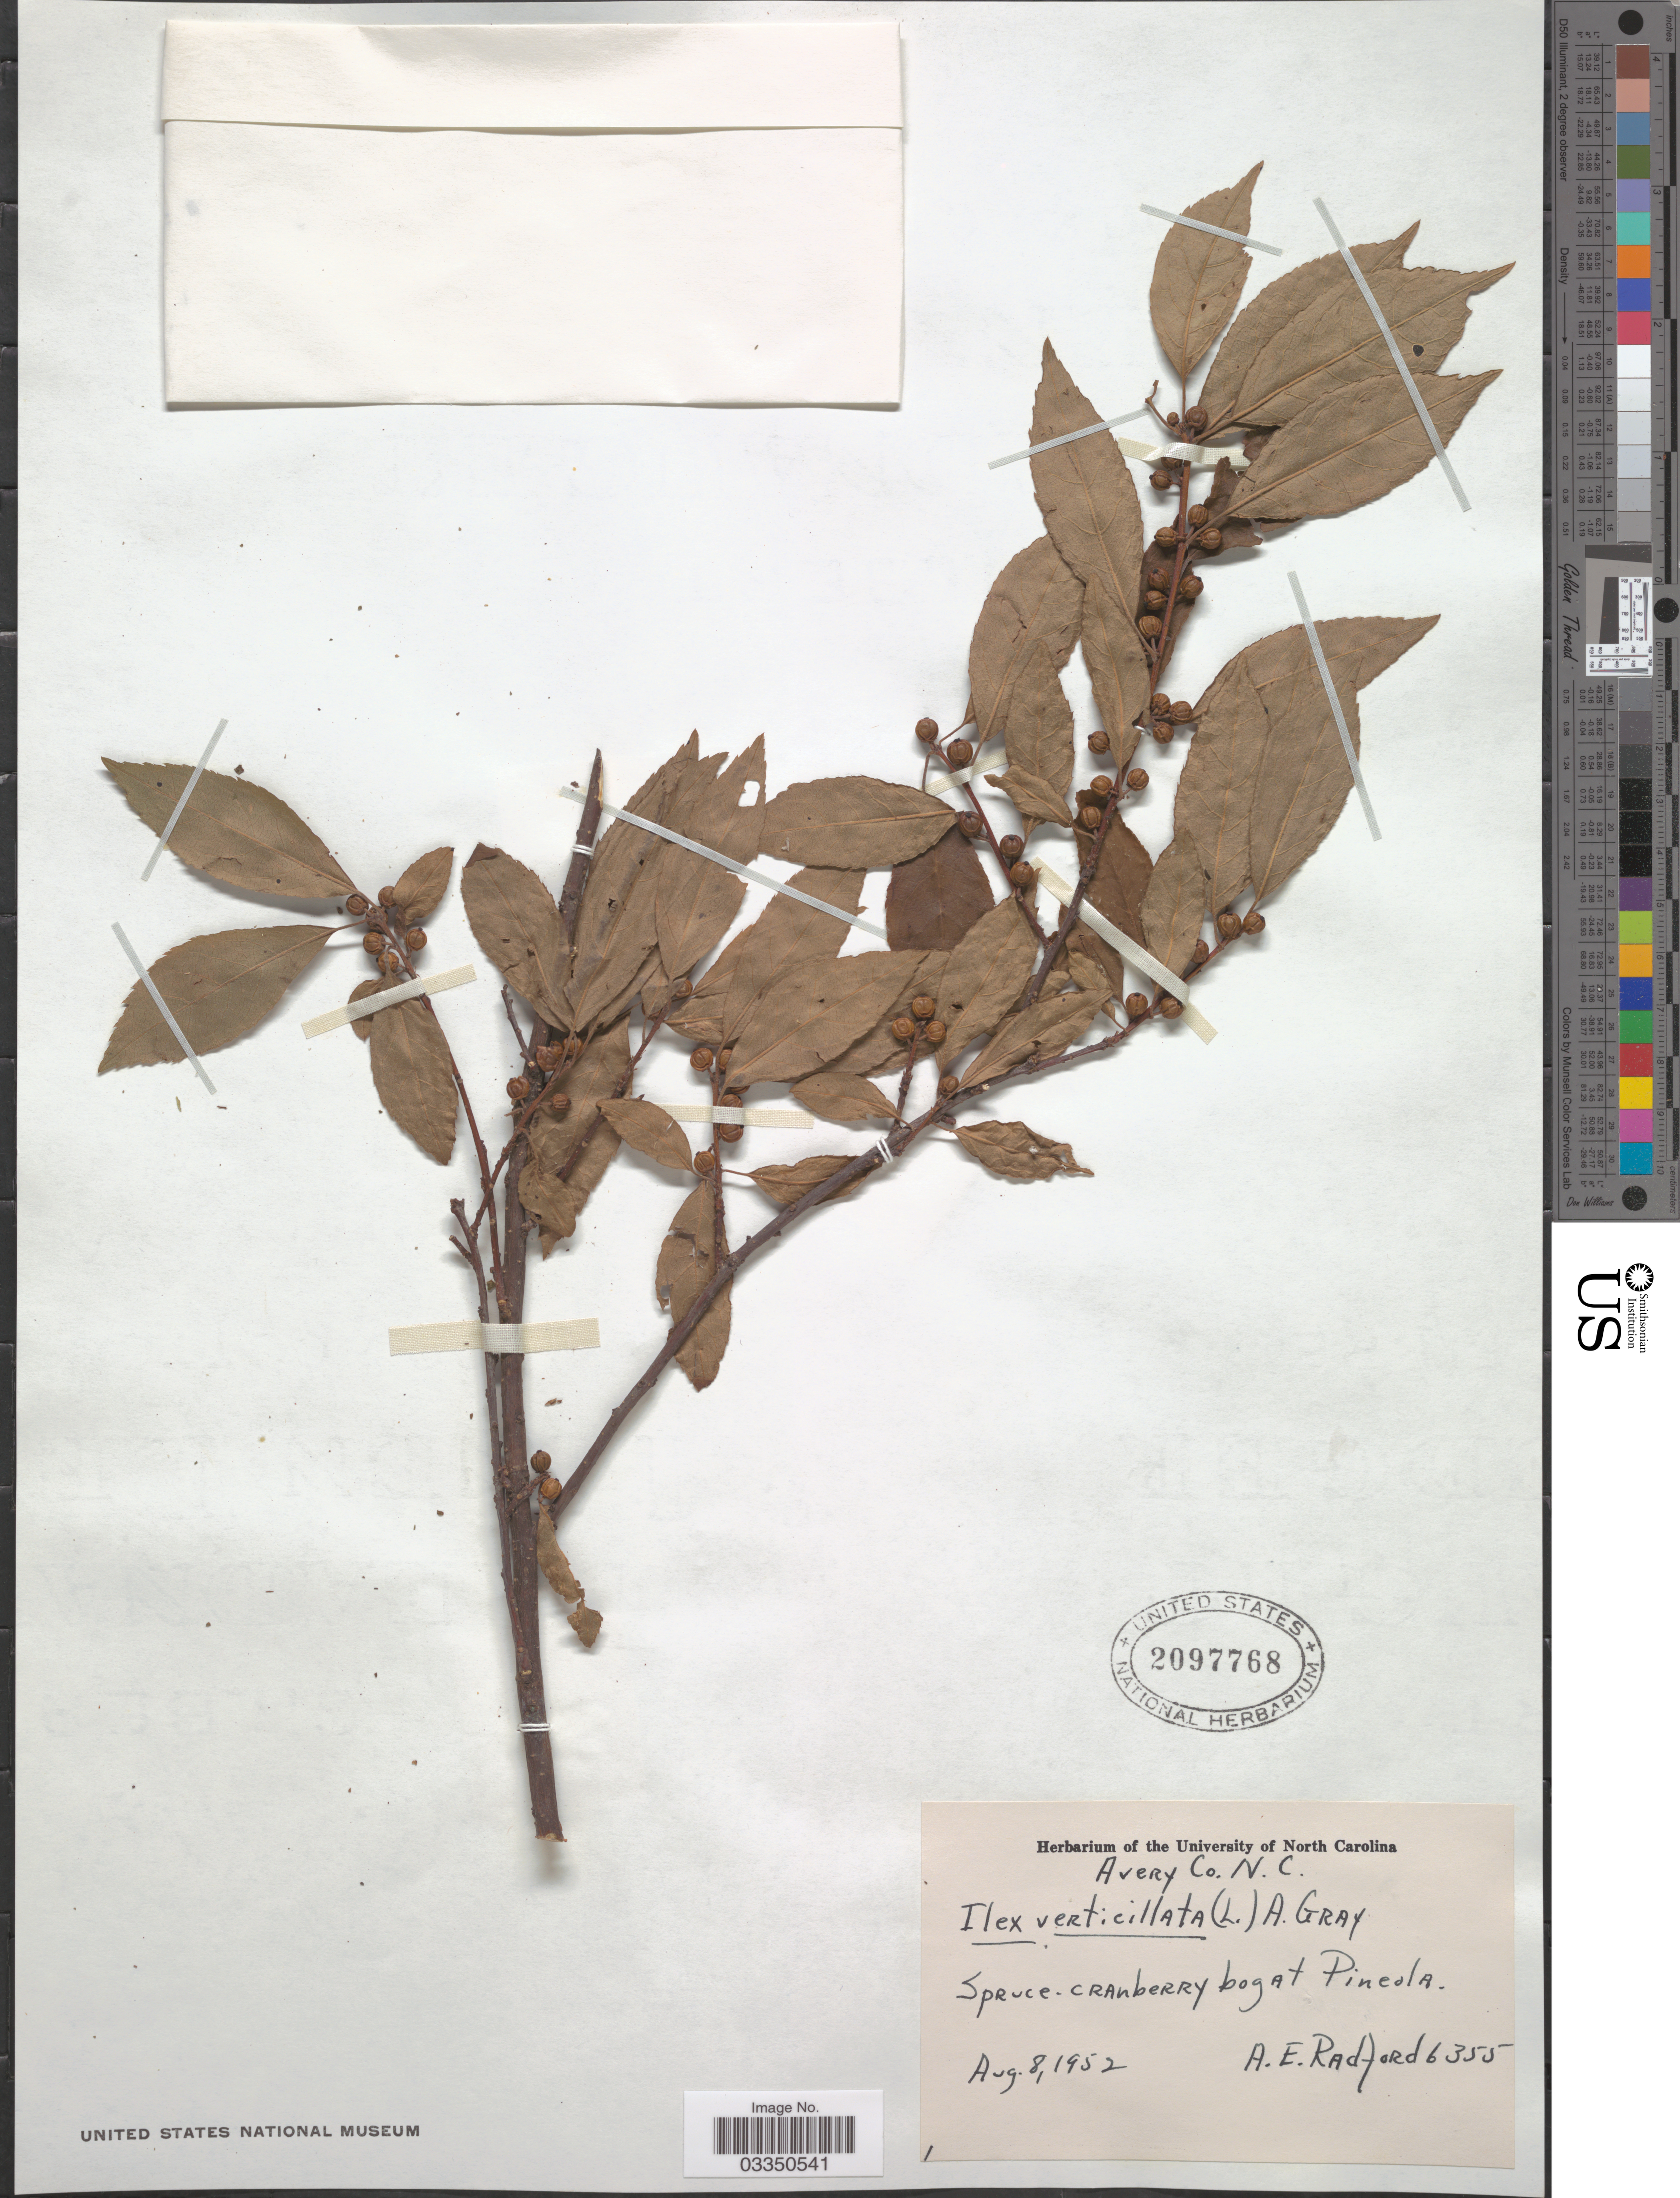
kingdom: Plantae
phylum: Tracheophyta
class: Magnoliopsida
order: Aquifoliales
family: Aquifoliaceae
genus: Ilex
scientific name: Ilex verticillata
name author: (L.) A. Gray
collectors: A. E. Radford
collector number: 6355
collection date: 1952-08-08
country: United States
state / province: North Carolina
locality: Avery Co.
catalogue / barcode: US 2097768